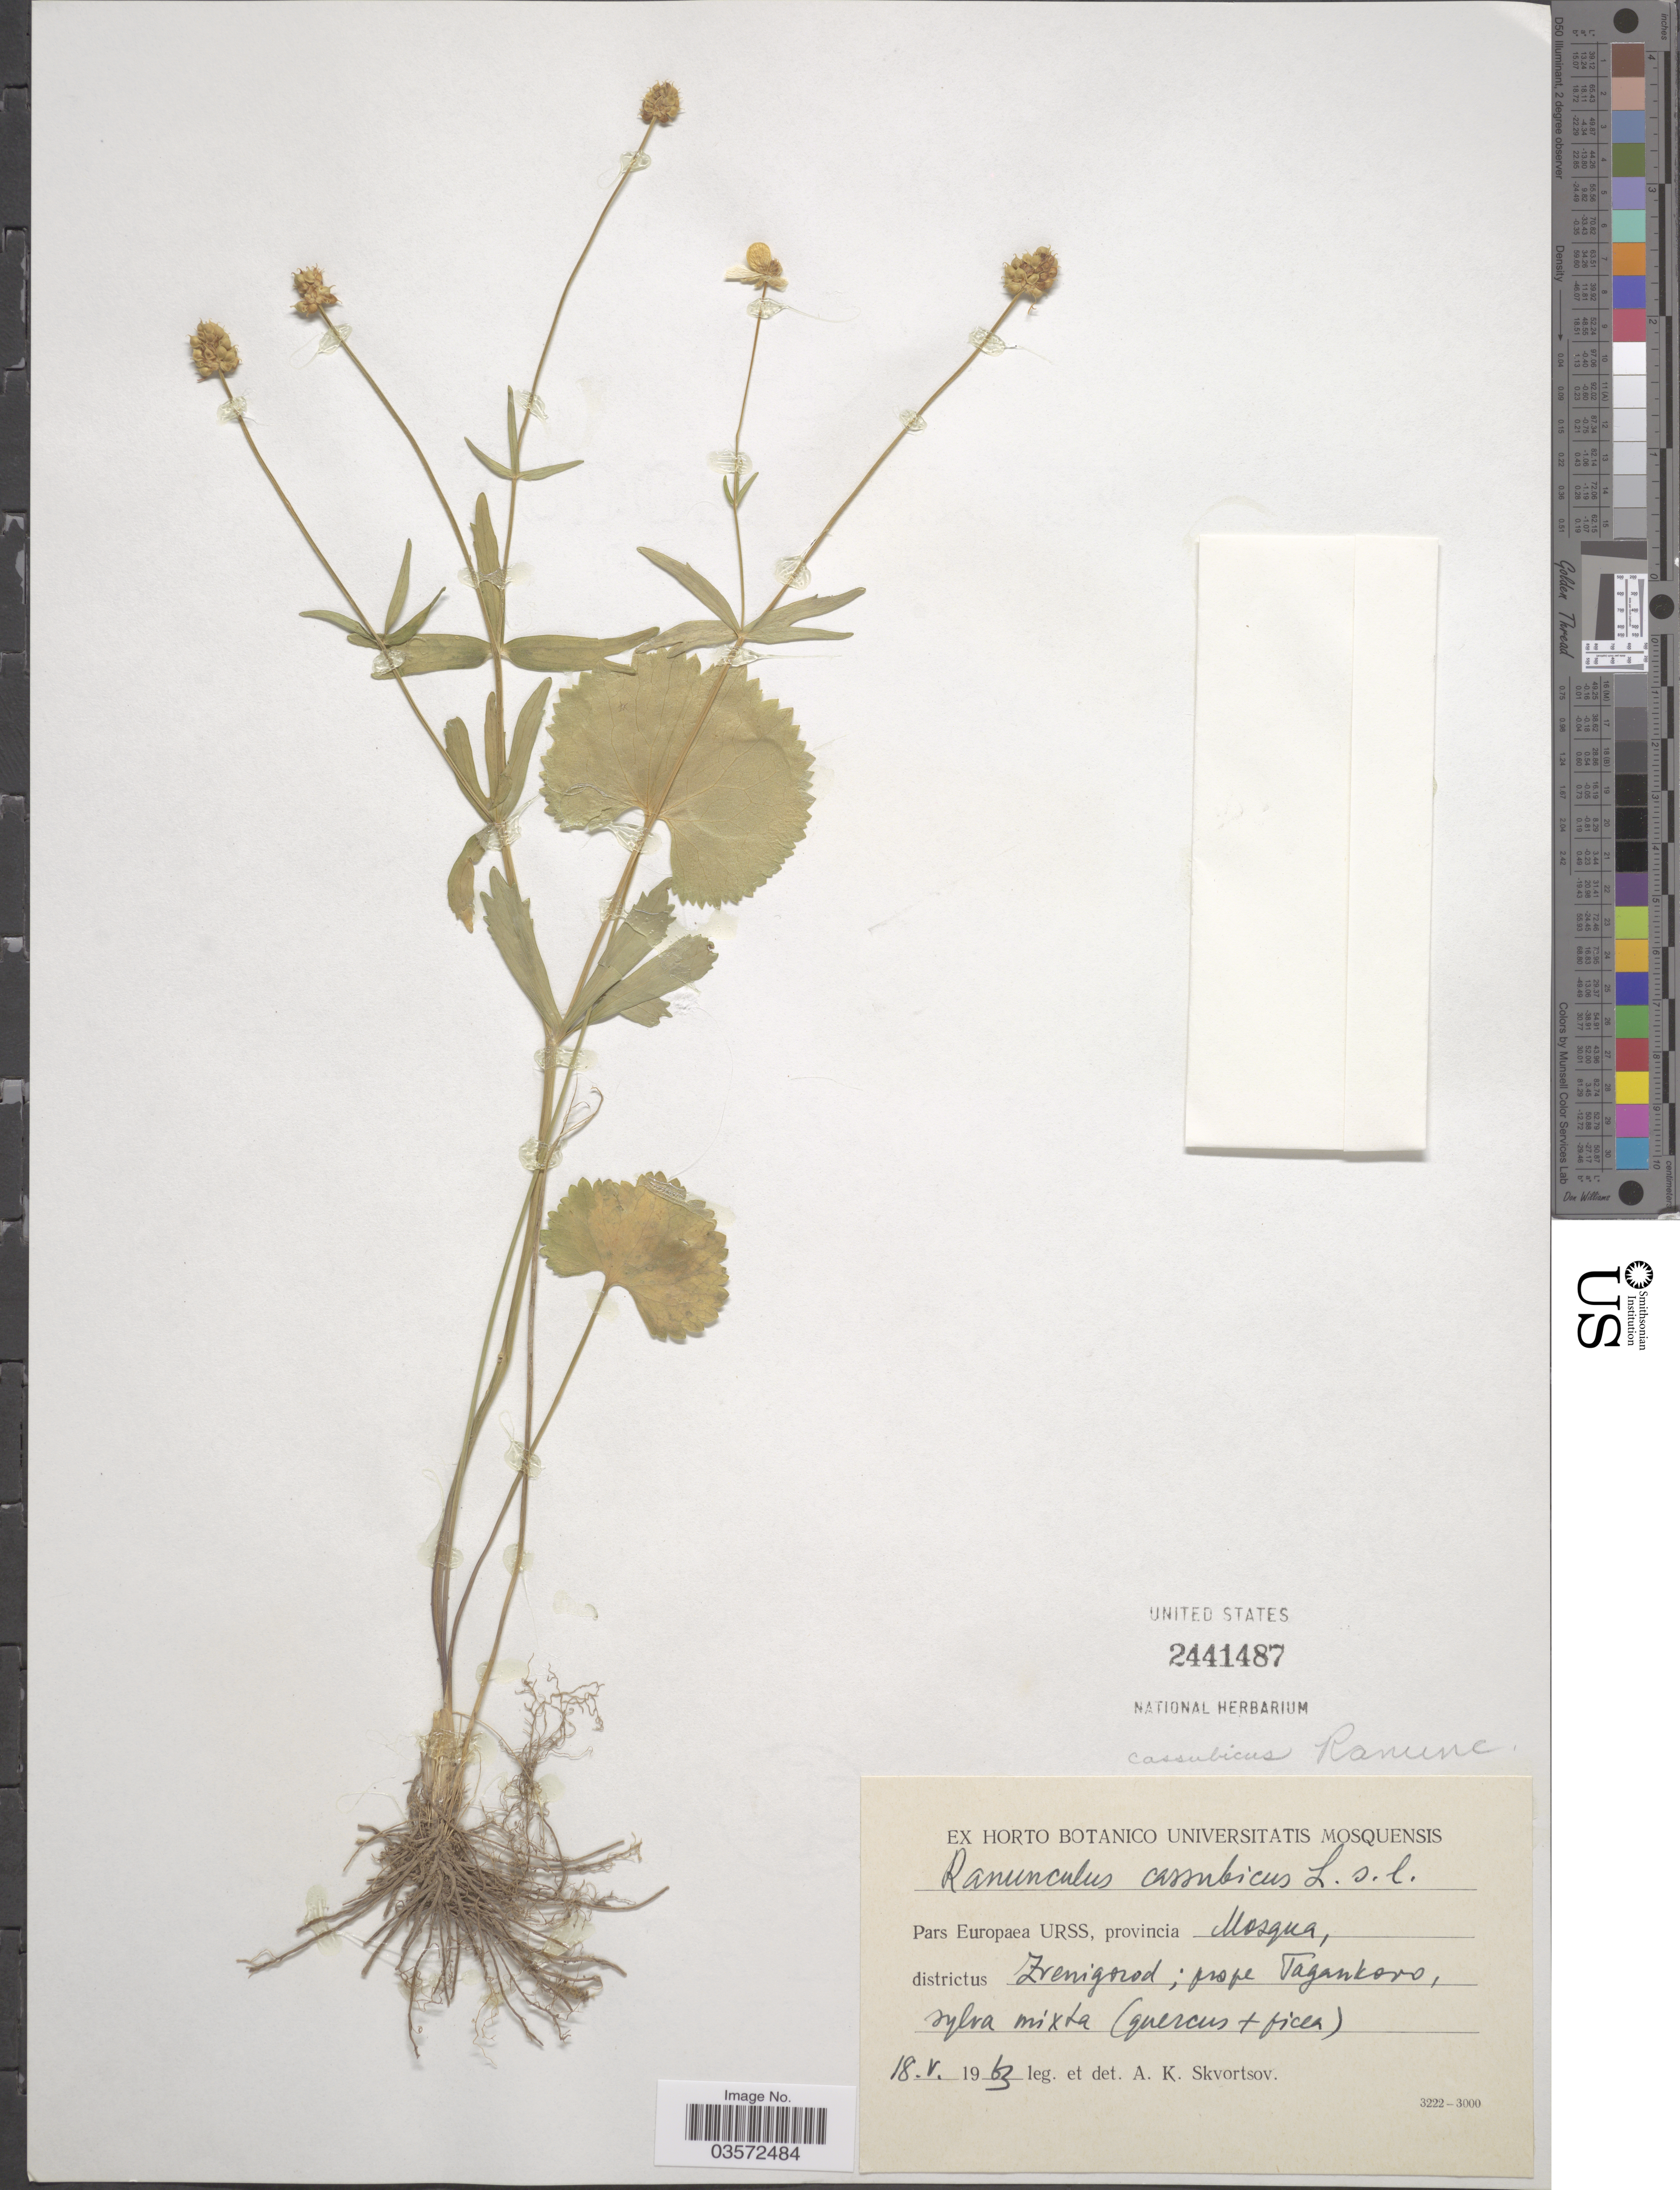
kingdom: Plantae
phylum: Tracheophyta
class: Magnoliopsida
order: Ranunculales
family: Ranunculaceae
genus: Ranunculus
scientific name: Ranunculus cassubicus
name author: L.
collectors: A. K. Skvortsov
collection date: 1963-05-18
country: Russian Federation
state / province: Moscow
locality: Pars Europaea URSS, provincia Mosqua, districtus Zvenigorod; prope Tagankoro, sylva mixta.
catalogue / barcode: US 2441487